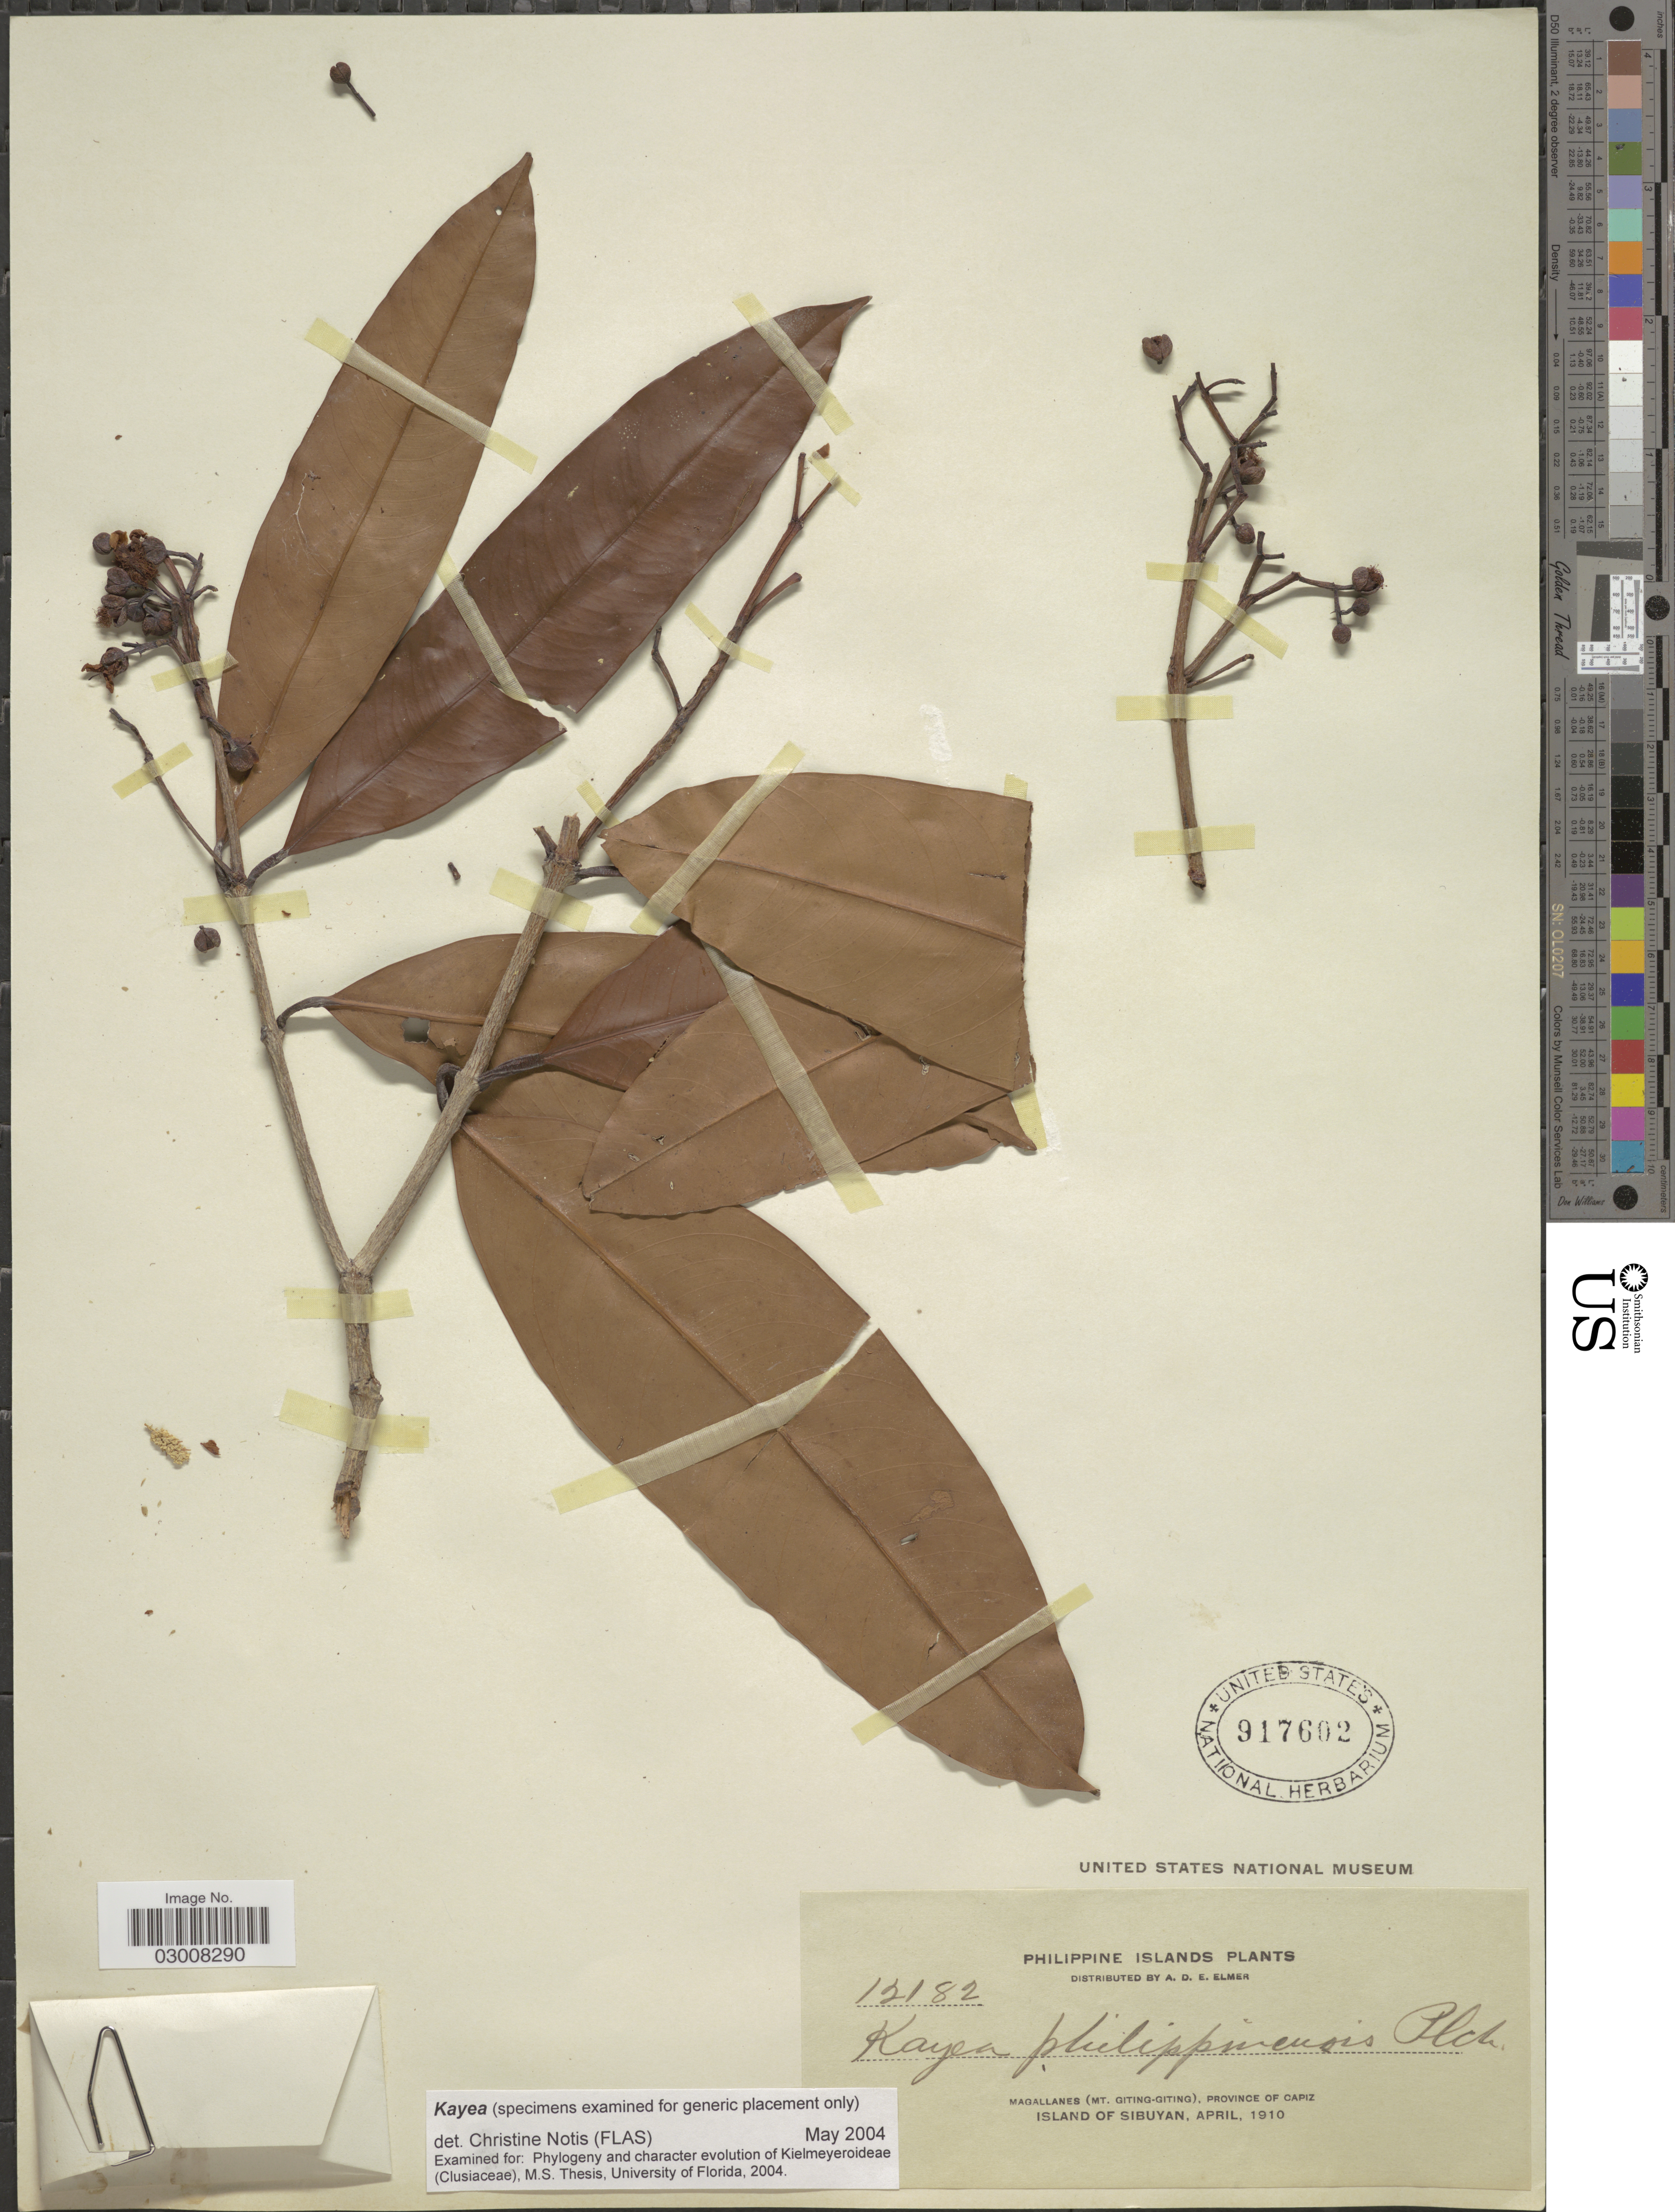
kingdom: Plantae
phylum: Tracheophyta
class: Magnoliopsida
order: Malpighiales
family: Calophyllaceae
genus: Kayea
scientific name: Kayea philippinensis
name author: Planch. & Triana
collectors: A. D. E. Elmer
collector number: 12182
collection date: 1910-04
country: Philippines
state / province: Western Visayas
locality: Magallanes (Mt. Giting-Giting), Province of Capiz, Island of Sibuyan.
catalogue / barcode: US 917602